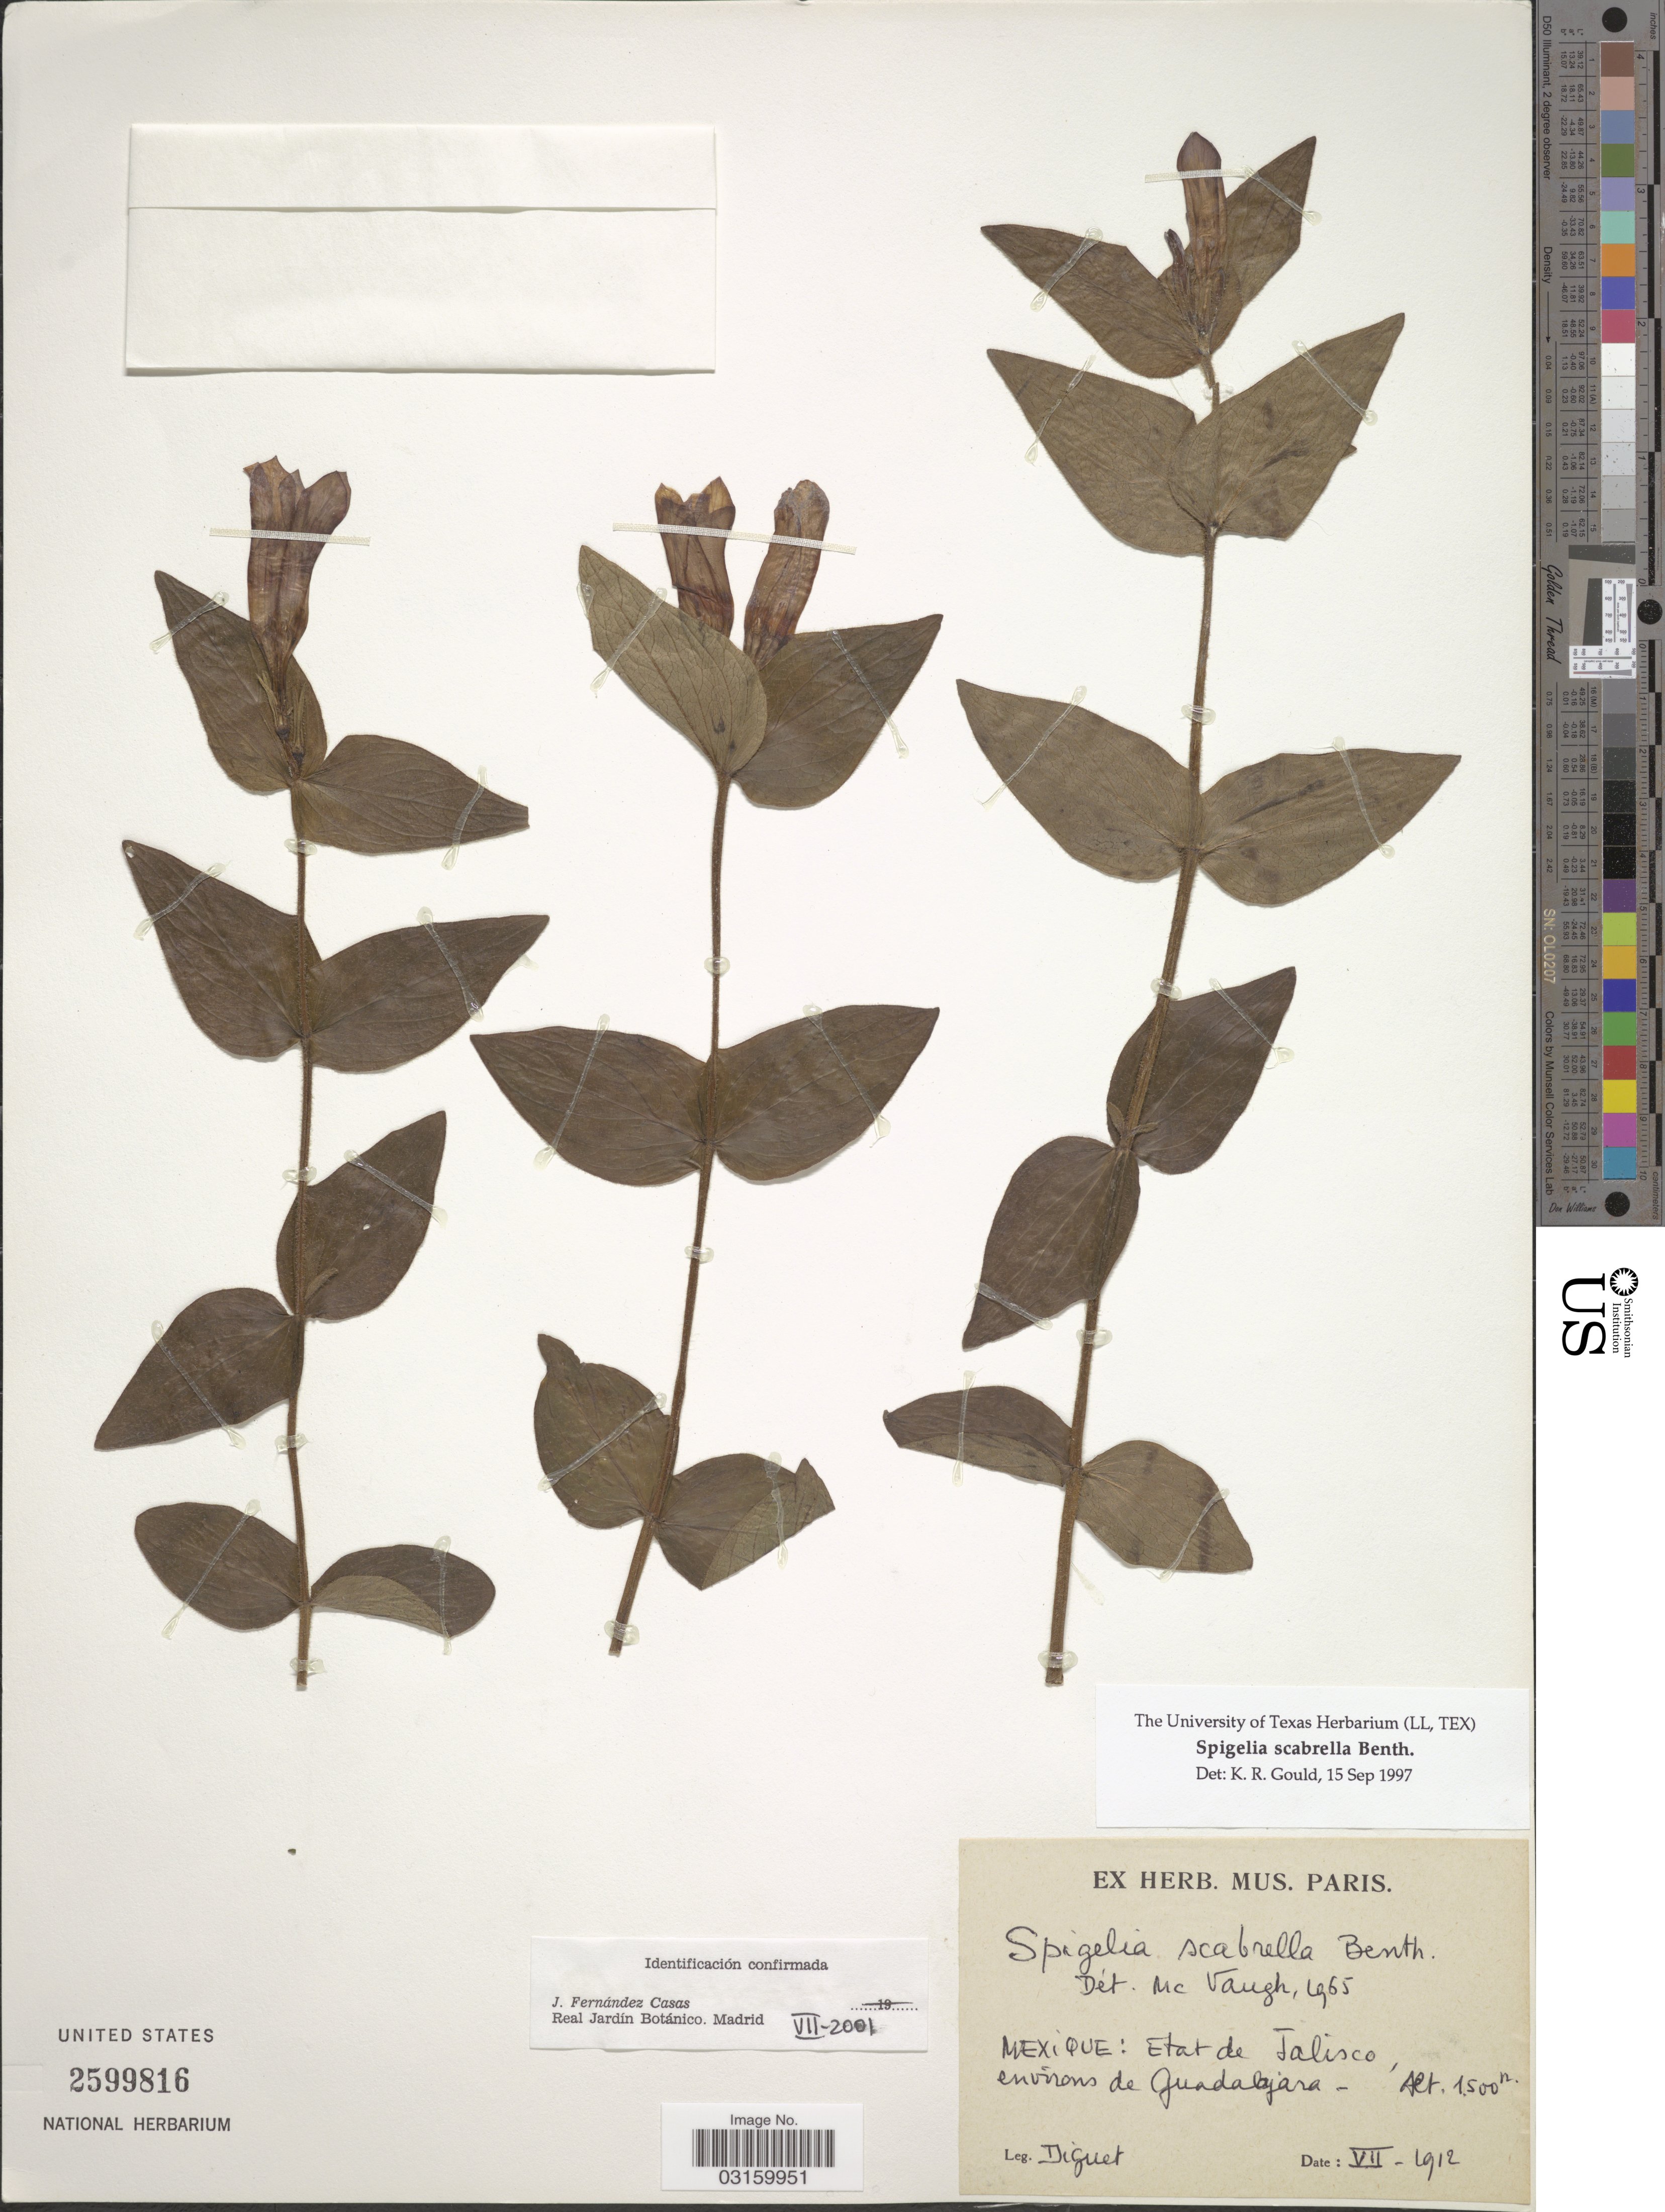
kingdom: Plantae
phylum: Tracheophyta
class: Magnoliopsida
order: Gentianales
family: Loganiaceae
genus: Spigelia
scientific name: Spigelia scabrella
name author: Benth.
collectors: -. Diguet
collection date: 1912-07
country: Mexico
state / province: Jalisco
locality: Etat de Jalisco, environs de Guadalajara.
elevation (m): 1500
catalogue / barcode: US 2599816